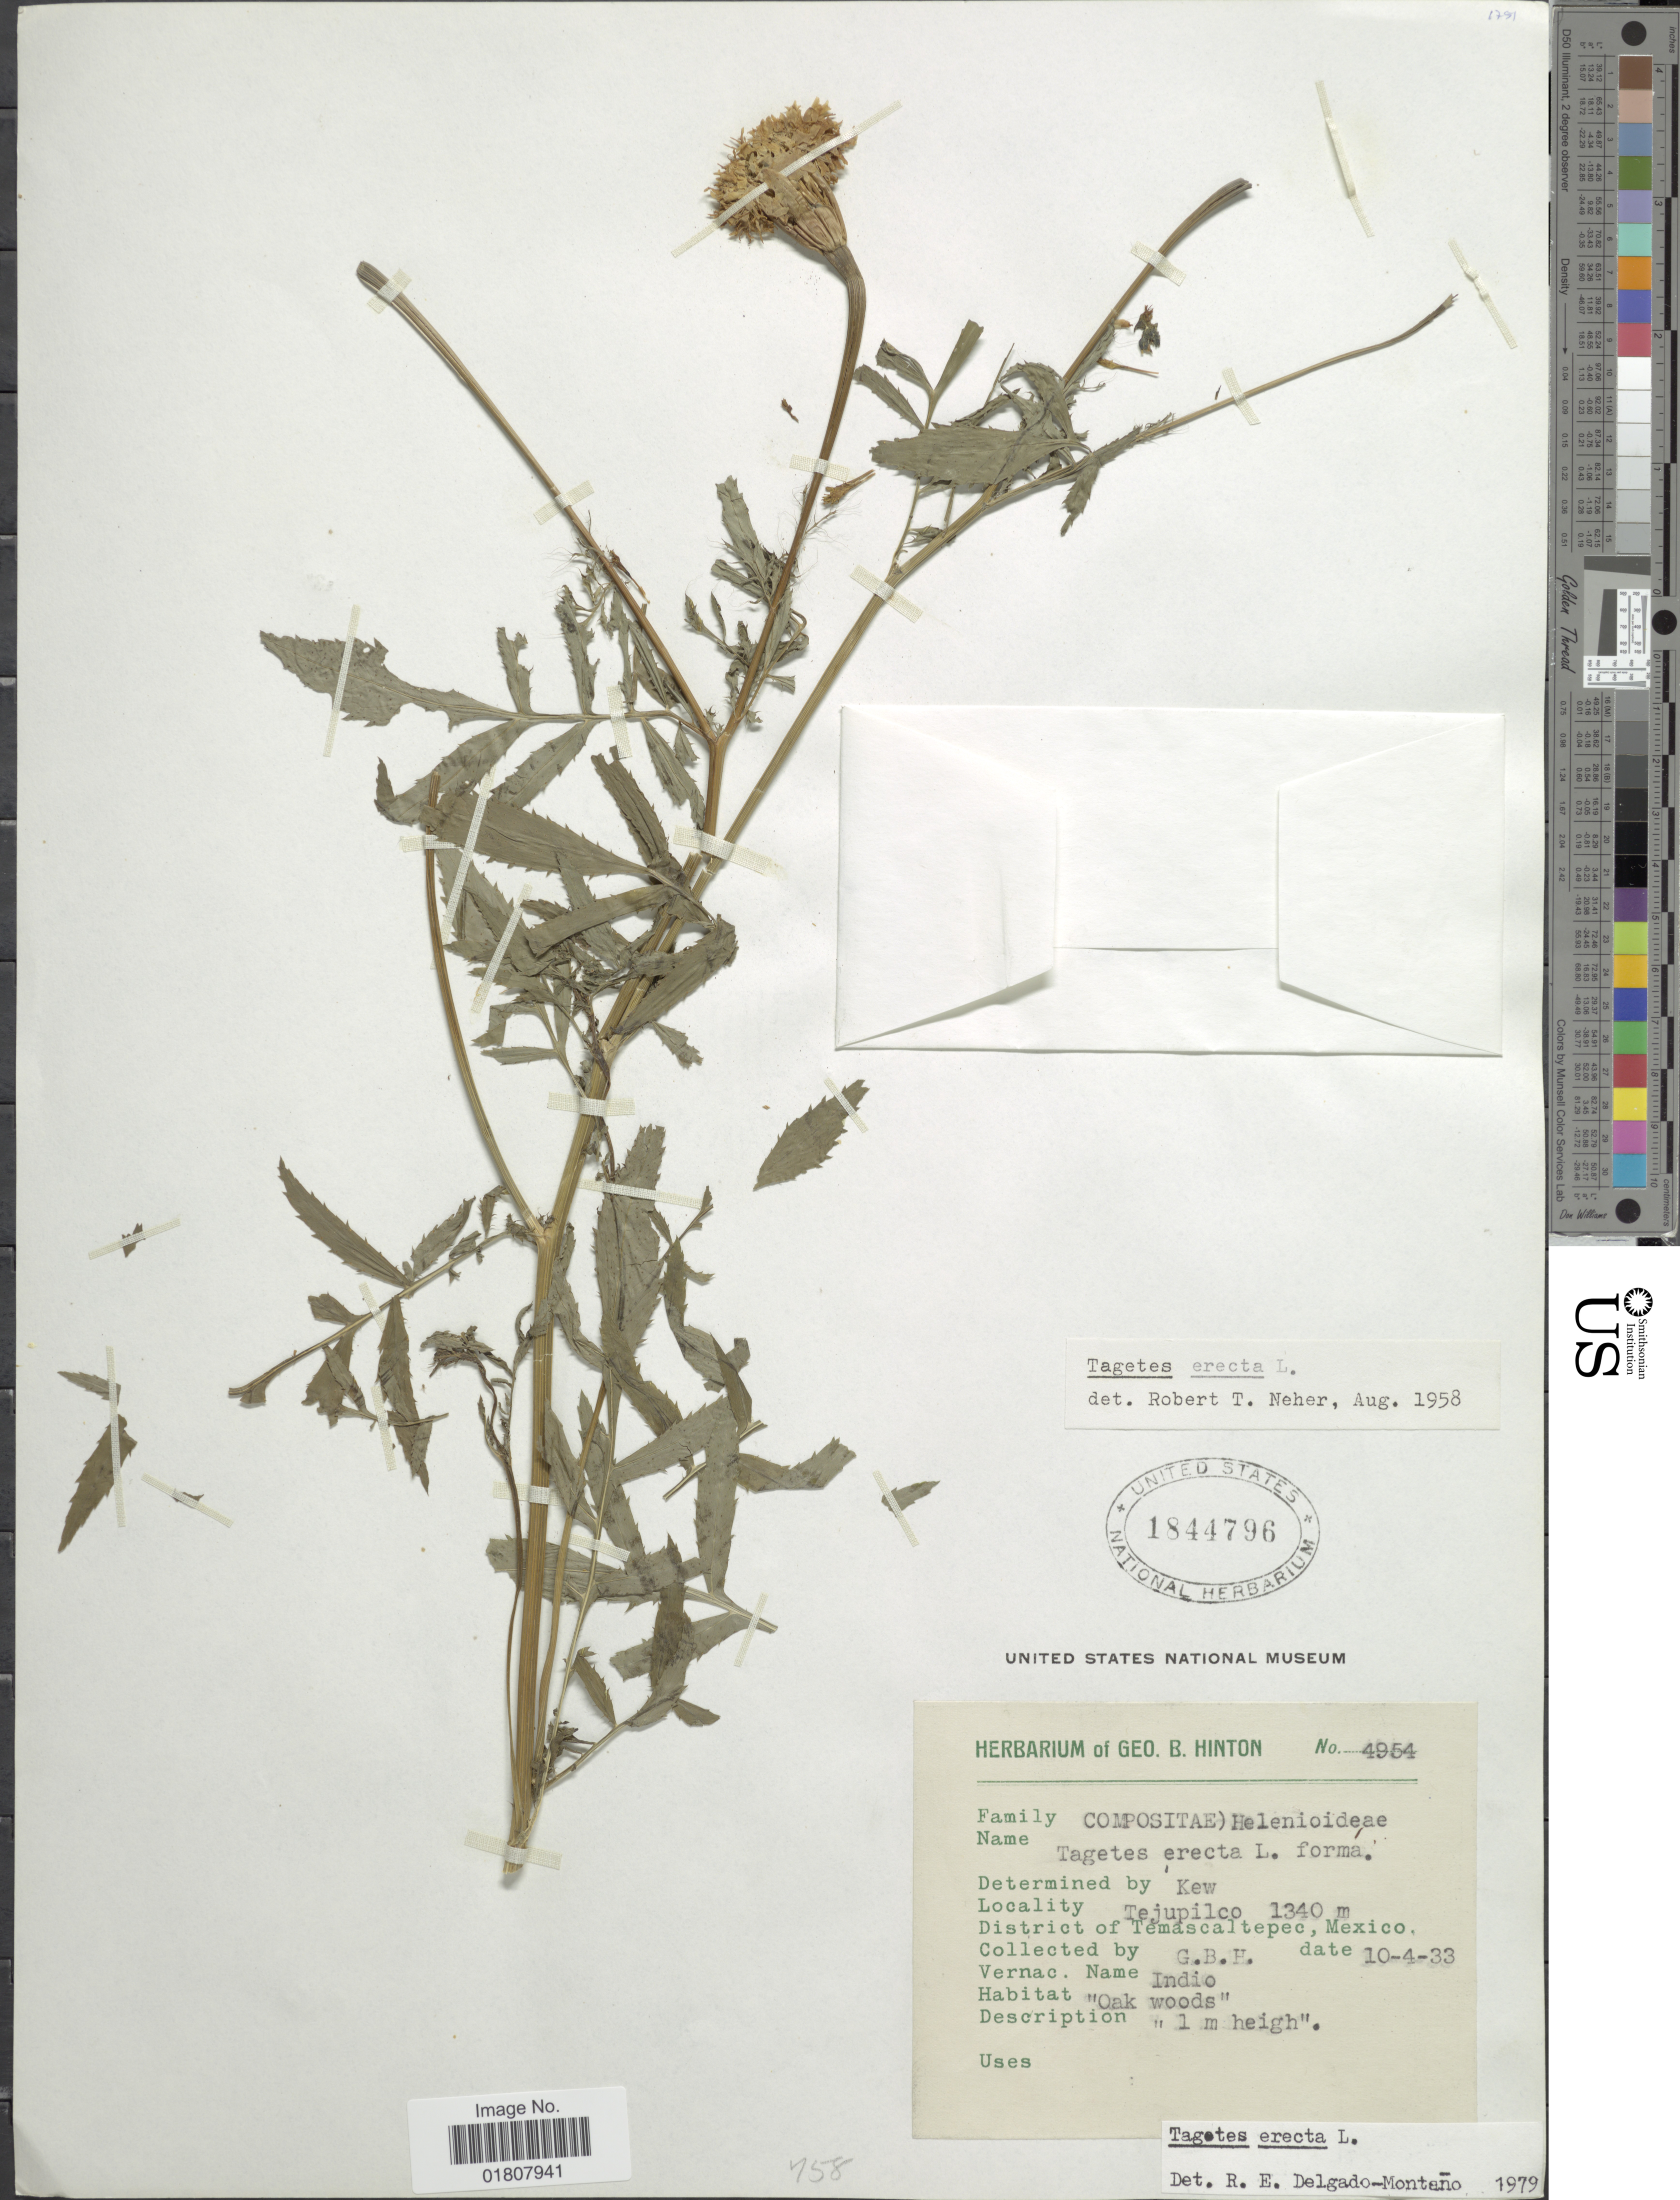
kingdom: Plantae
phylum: Tracheophyta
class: Magnoliopsida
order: Asterales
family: Asteraceae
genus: Tagetes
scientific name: Tagetes erecta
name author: L.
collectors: G. B. Hinton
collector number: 4954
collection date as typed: Transcribed d/m/y: 10/4/33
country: Mexico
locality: Tejupilco, District of Temascaltepec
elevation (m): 1340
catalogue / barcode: US 1844796